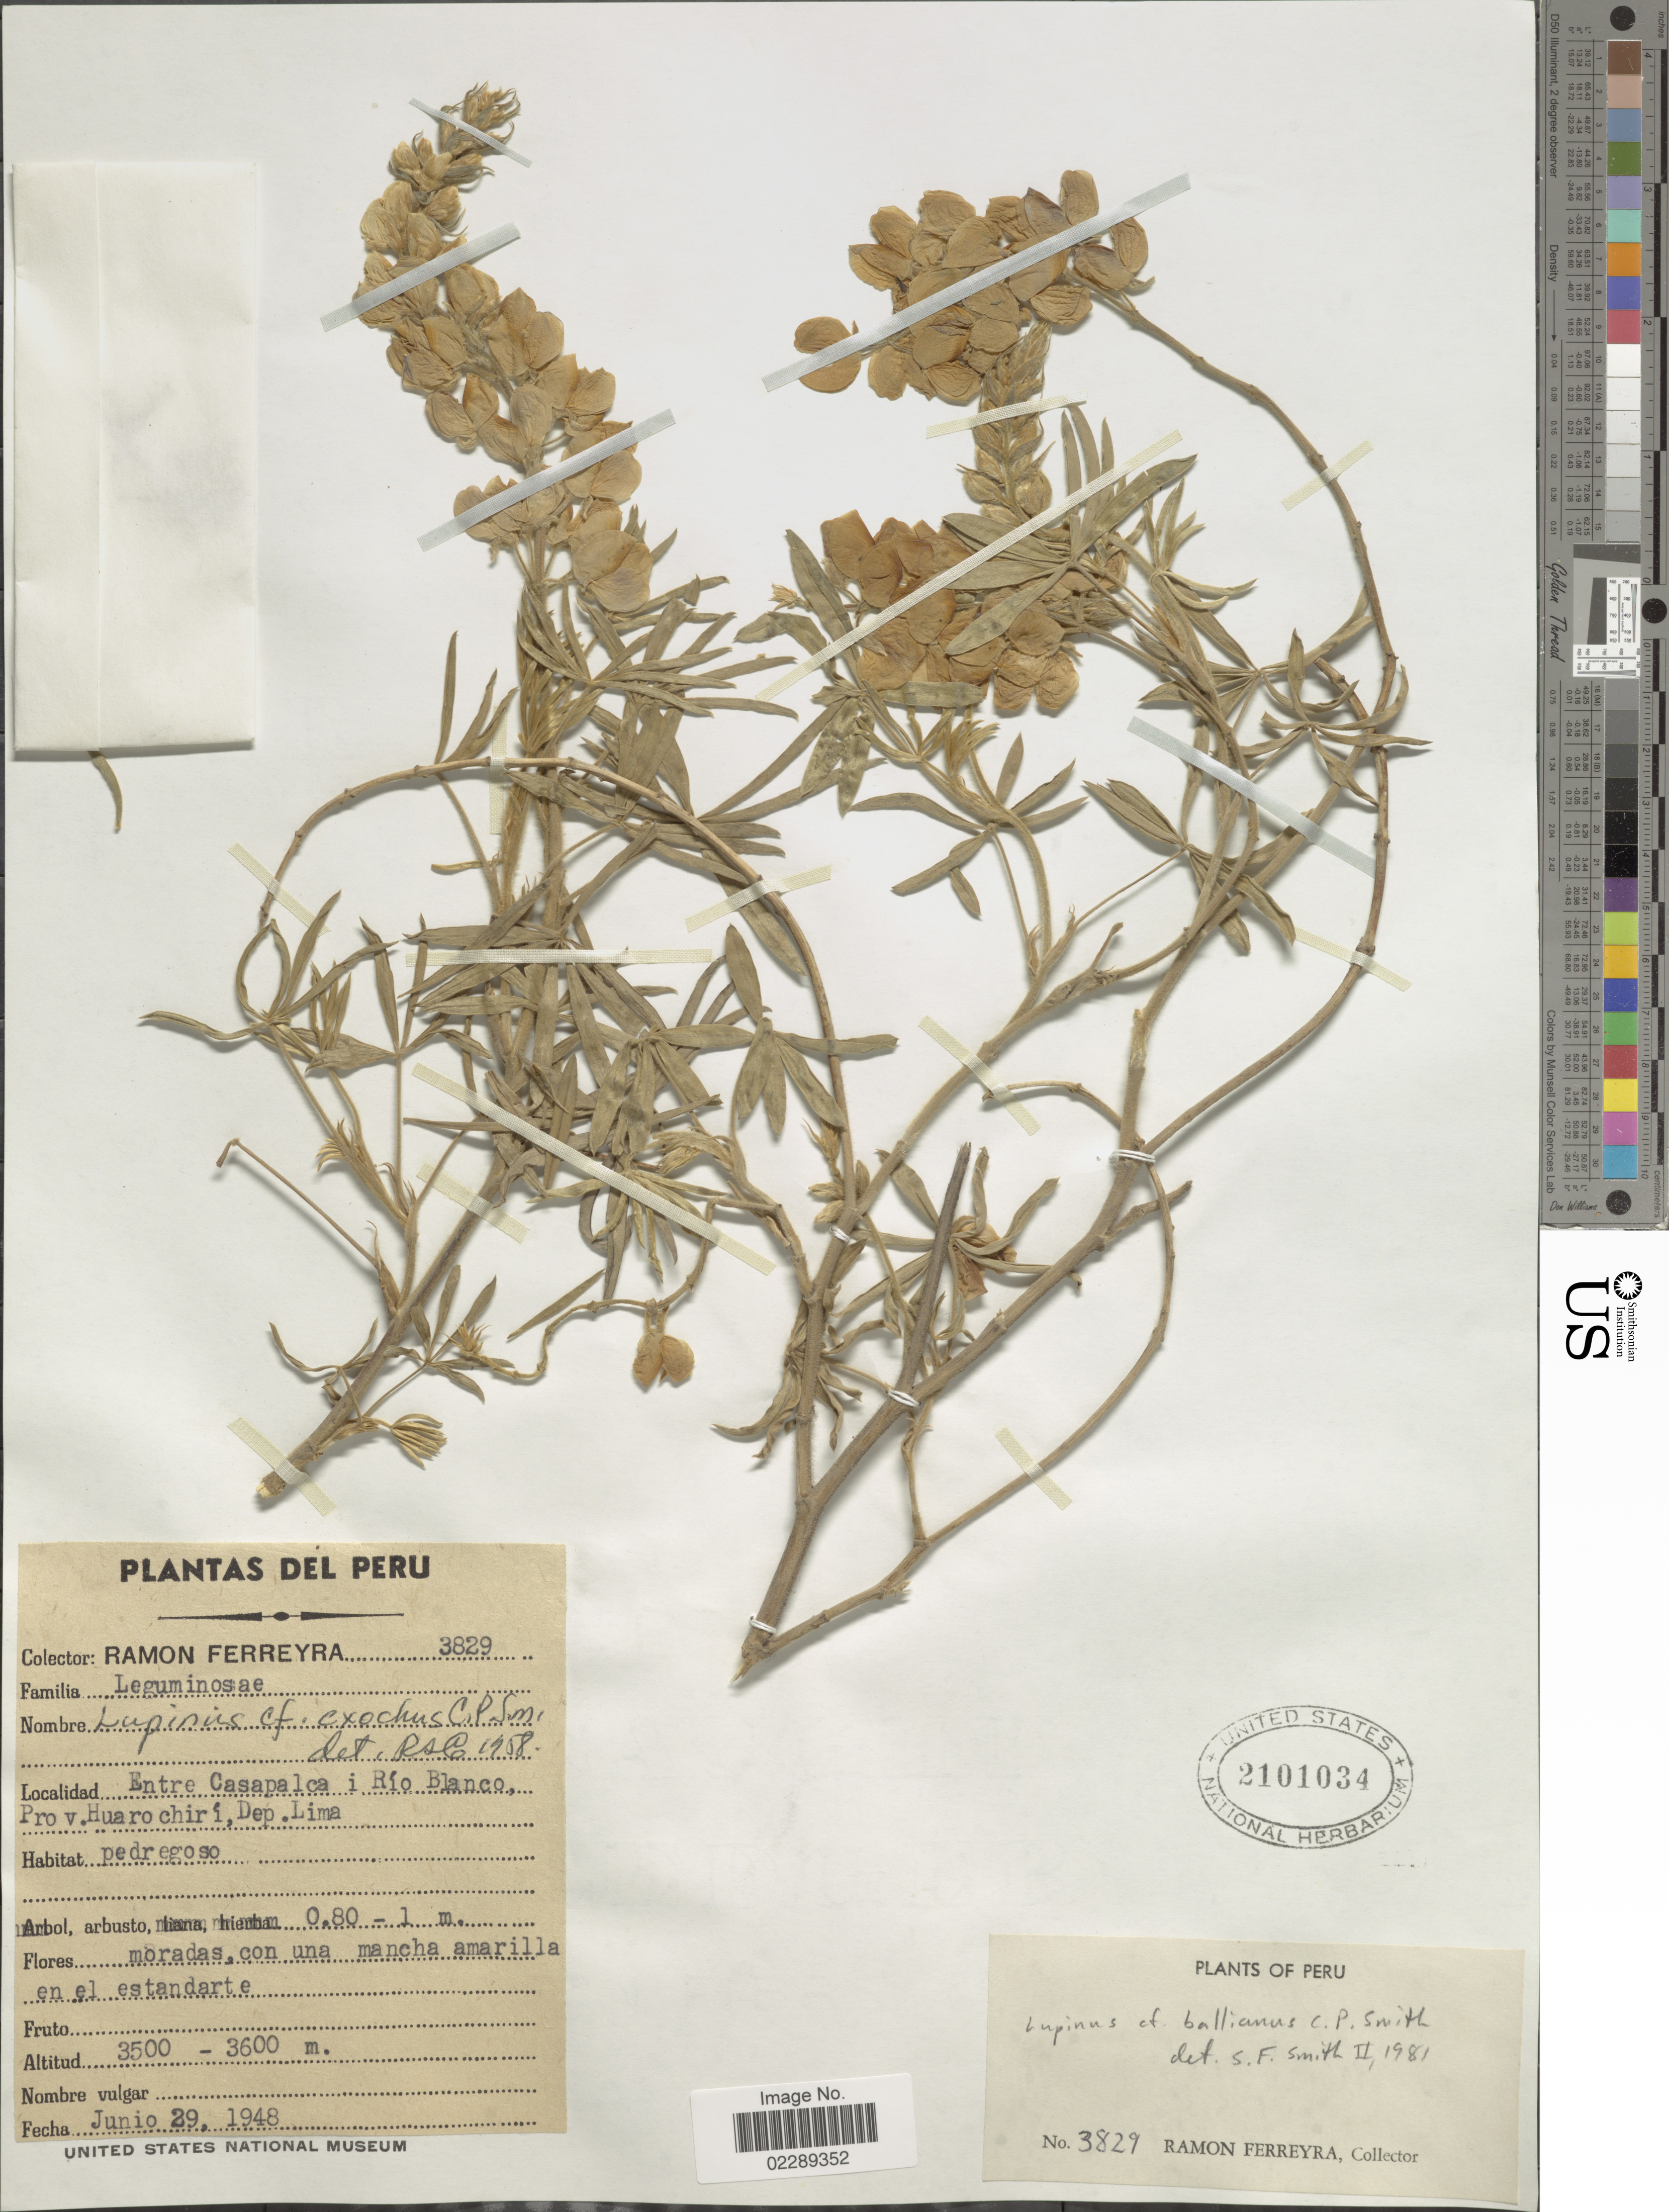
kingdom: Plantae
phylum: Tracheophyta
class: Magnoliopsida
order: Fabales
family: Fabaceae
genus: Lupinus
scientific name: Lupinus ballianus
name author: C.P. Sm.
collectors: R. A. Ferreyra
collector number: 3829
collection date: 1948-06-29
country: Peru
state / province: Lima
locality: Entre Casapalca i Río Blanco, Prov. Huarochirí, Dep. Lima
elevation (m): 3500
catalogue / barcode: US 2101034